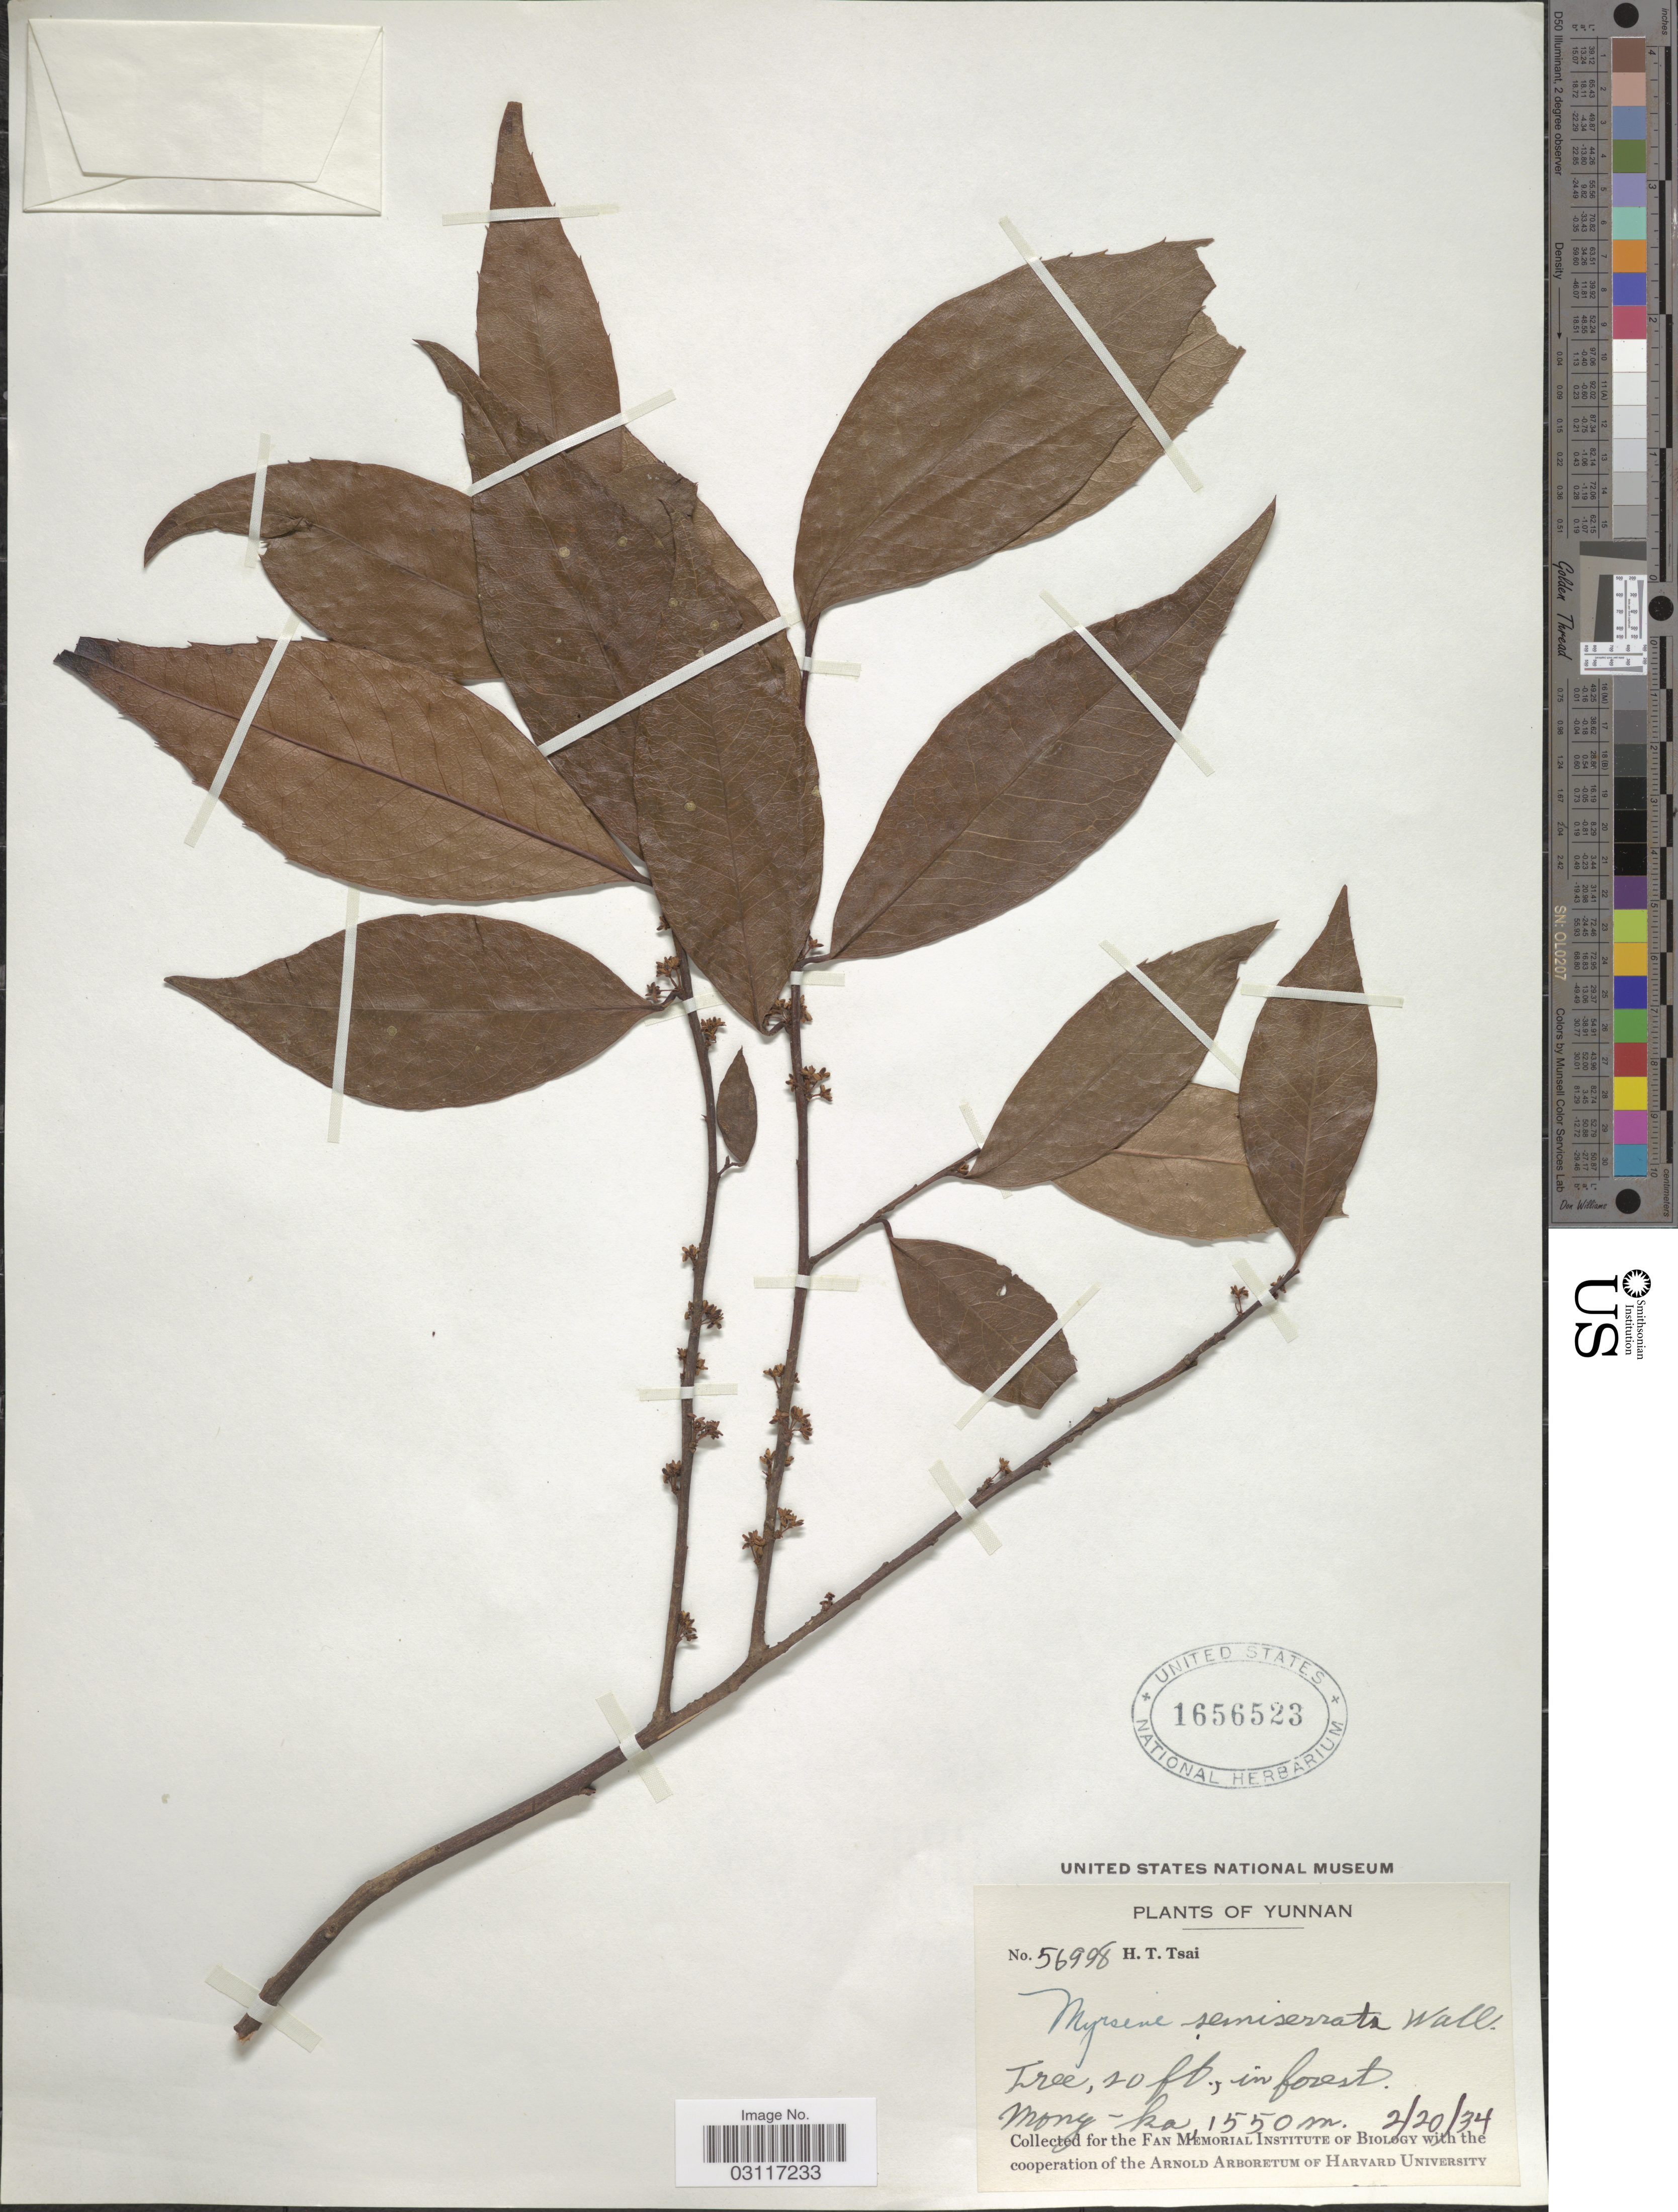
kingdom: Plantae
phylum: Tracheophyta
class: Magnoliopsida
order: Ericales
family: Primulaceae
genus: Myrsine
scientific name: Myrsine semiserrata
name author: Wall.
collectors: H. Tsai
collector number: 56998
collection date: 1934-02-20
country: China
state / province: Yunnan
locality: Mong-ka.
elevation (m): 1550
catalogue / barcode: US 156523